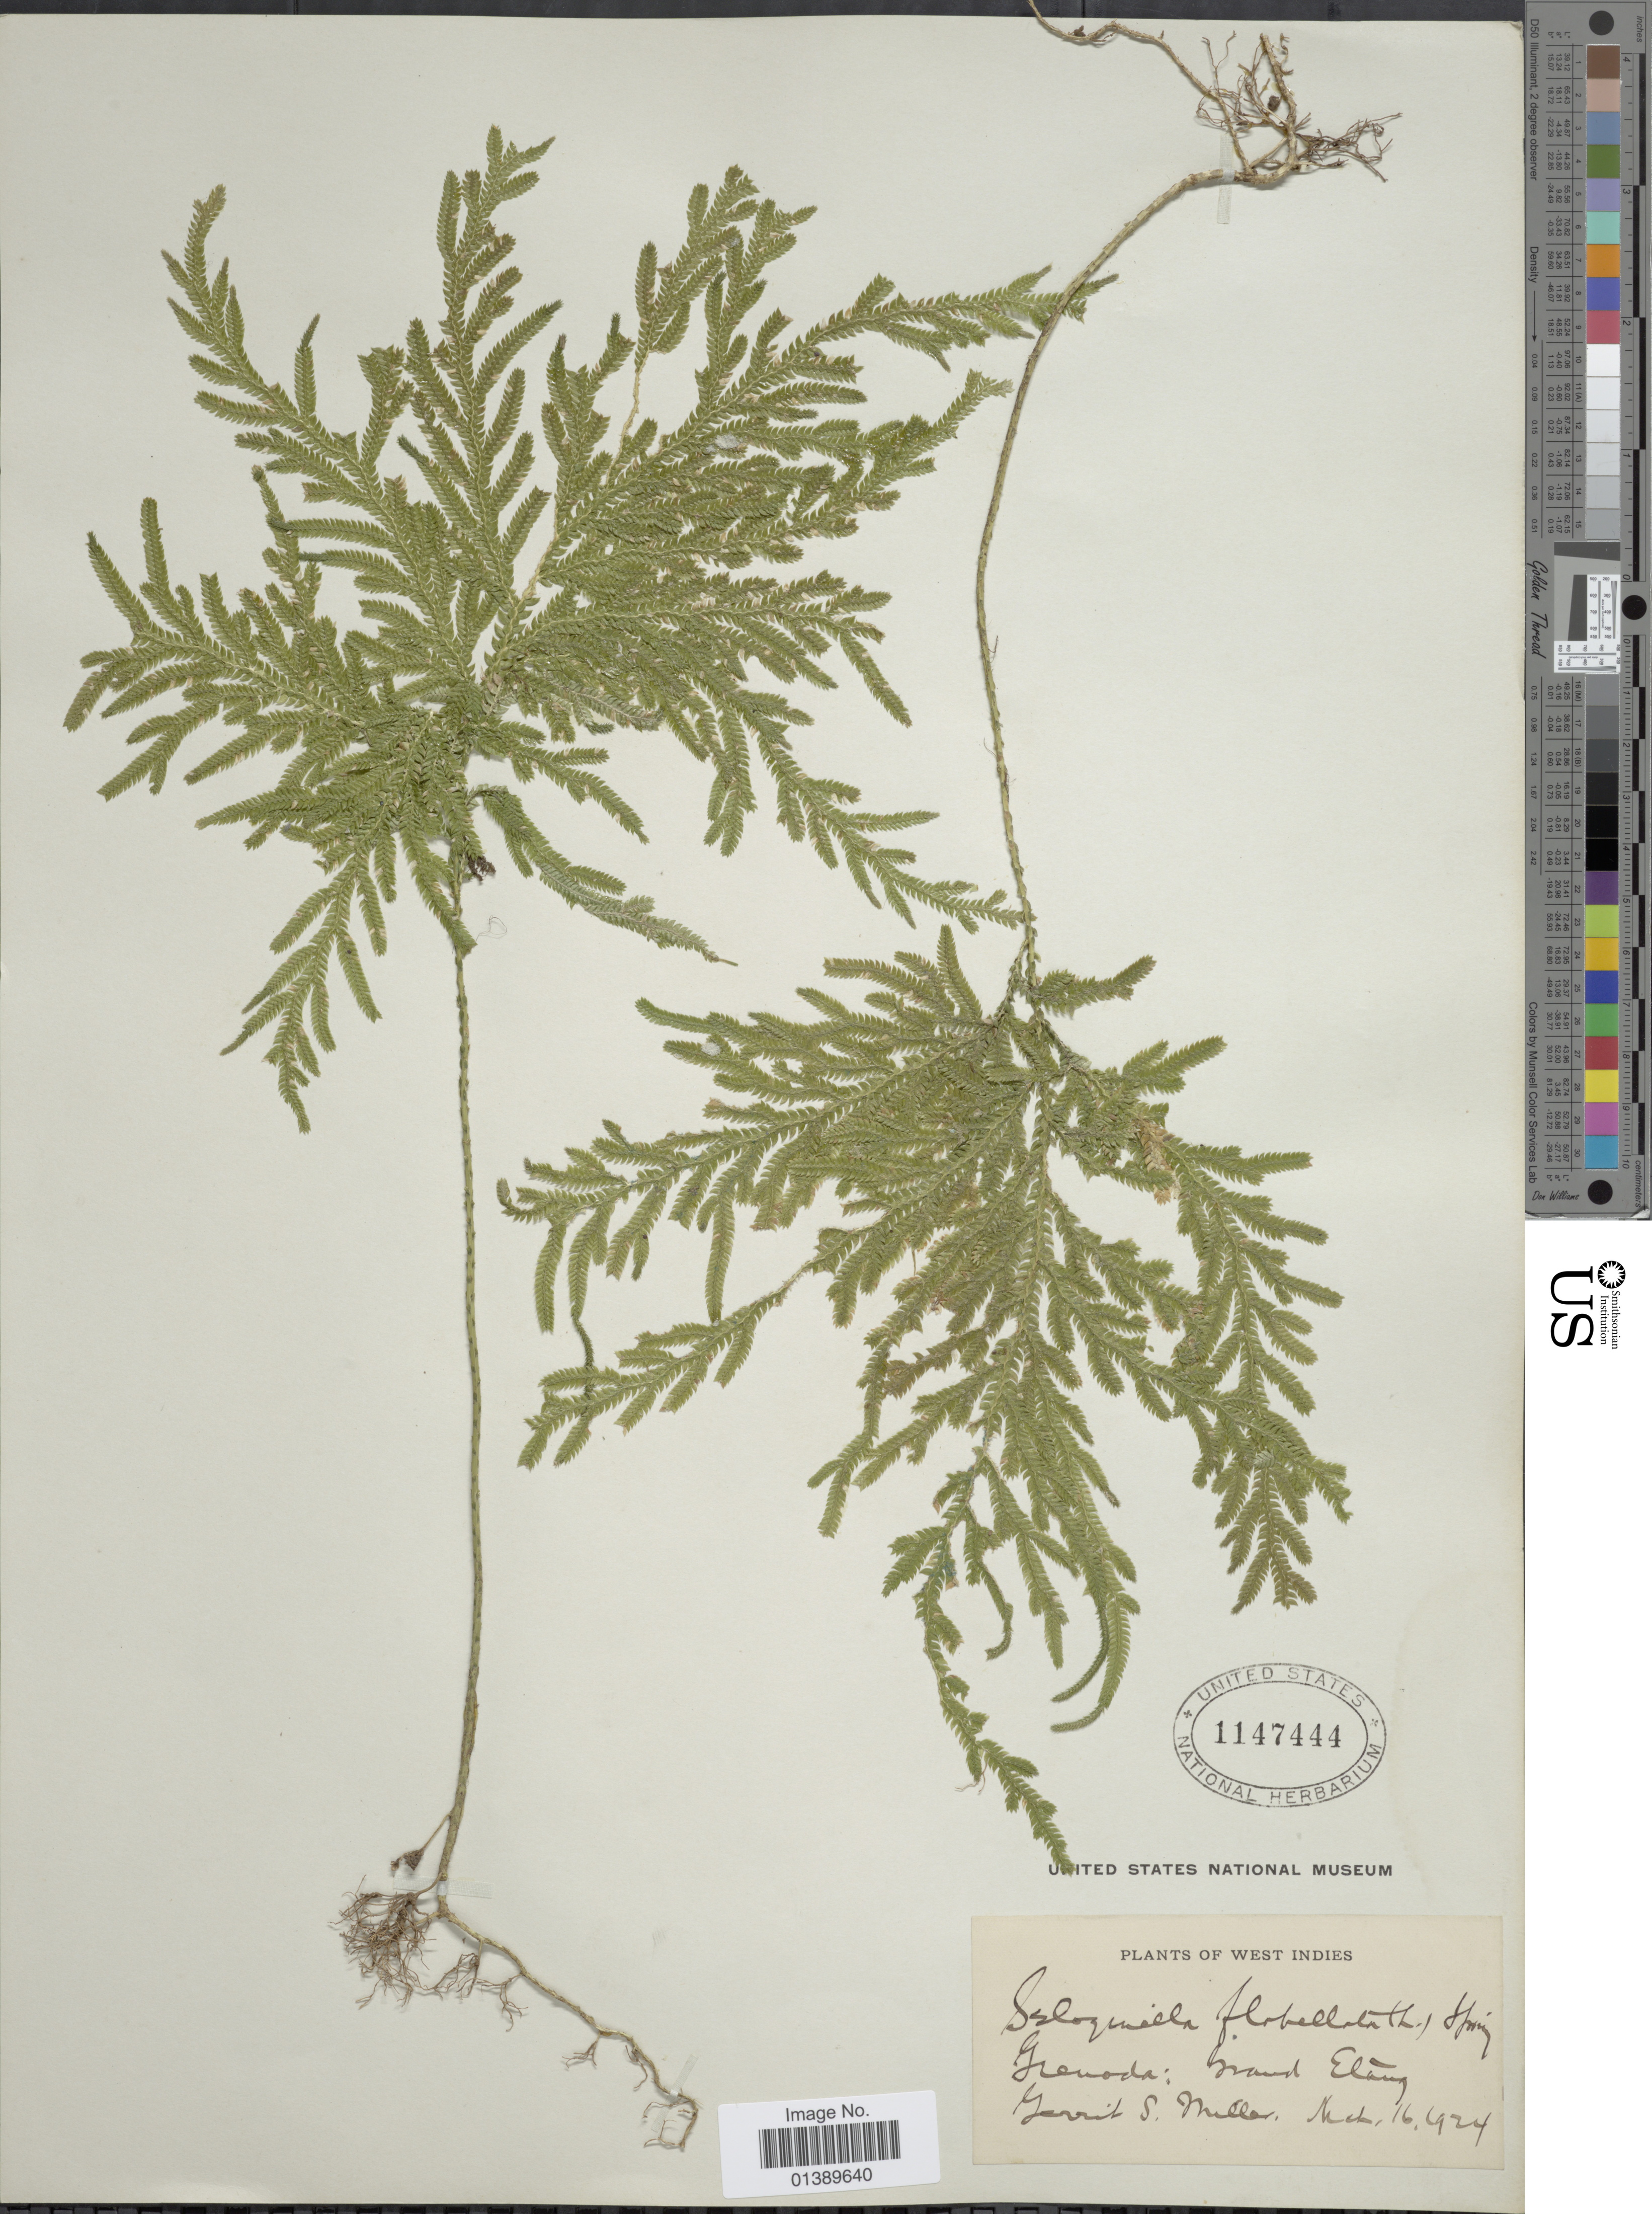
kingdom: Plantae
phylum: Tracheophyta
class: Lycopodiopsida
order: Selaginellales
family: Selaginellaceae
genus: Selaginella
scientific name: Selaginella flabellata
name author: L.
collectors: G. S. Miller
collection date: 1924-03-16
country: Grenada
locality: Grand Etang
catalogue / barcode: US 1147444